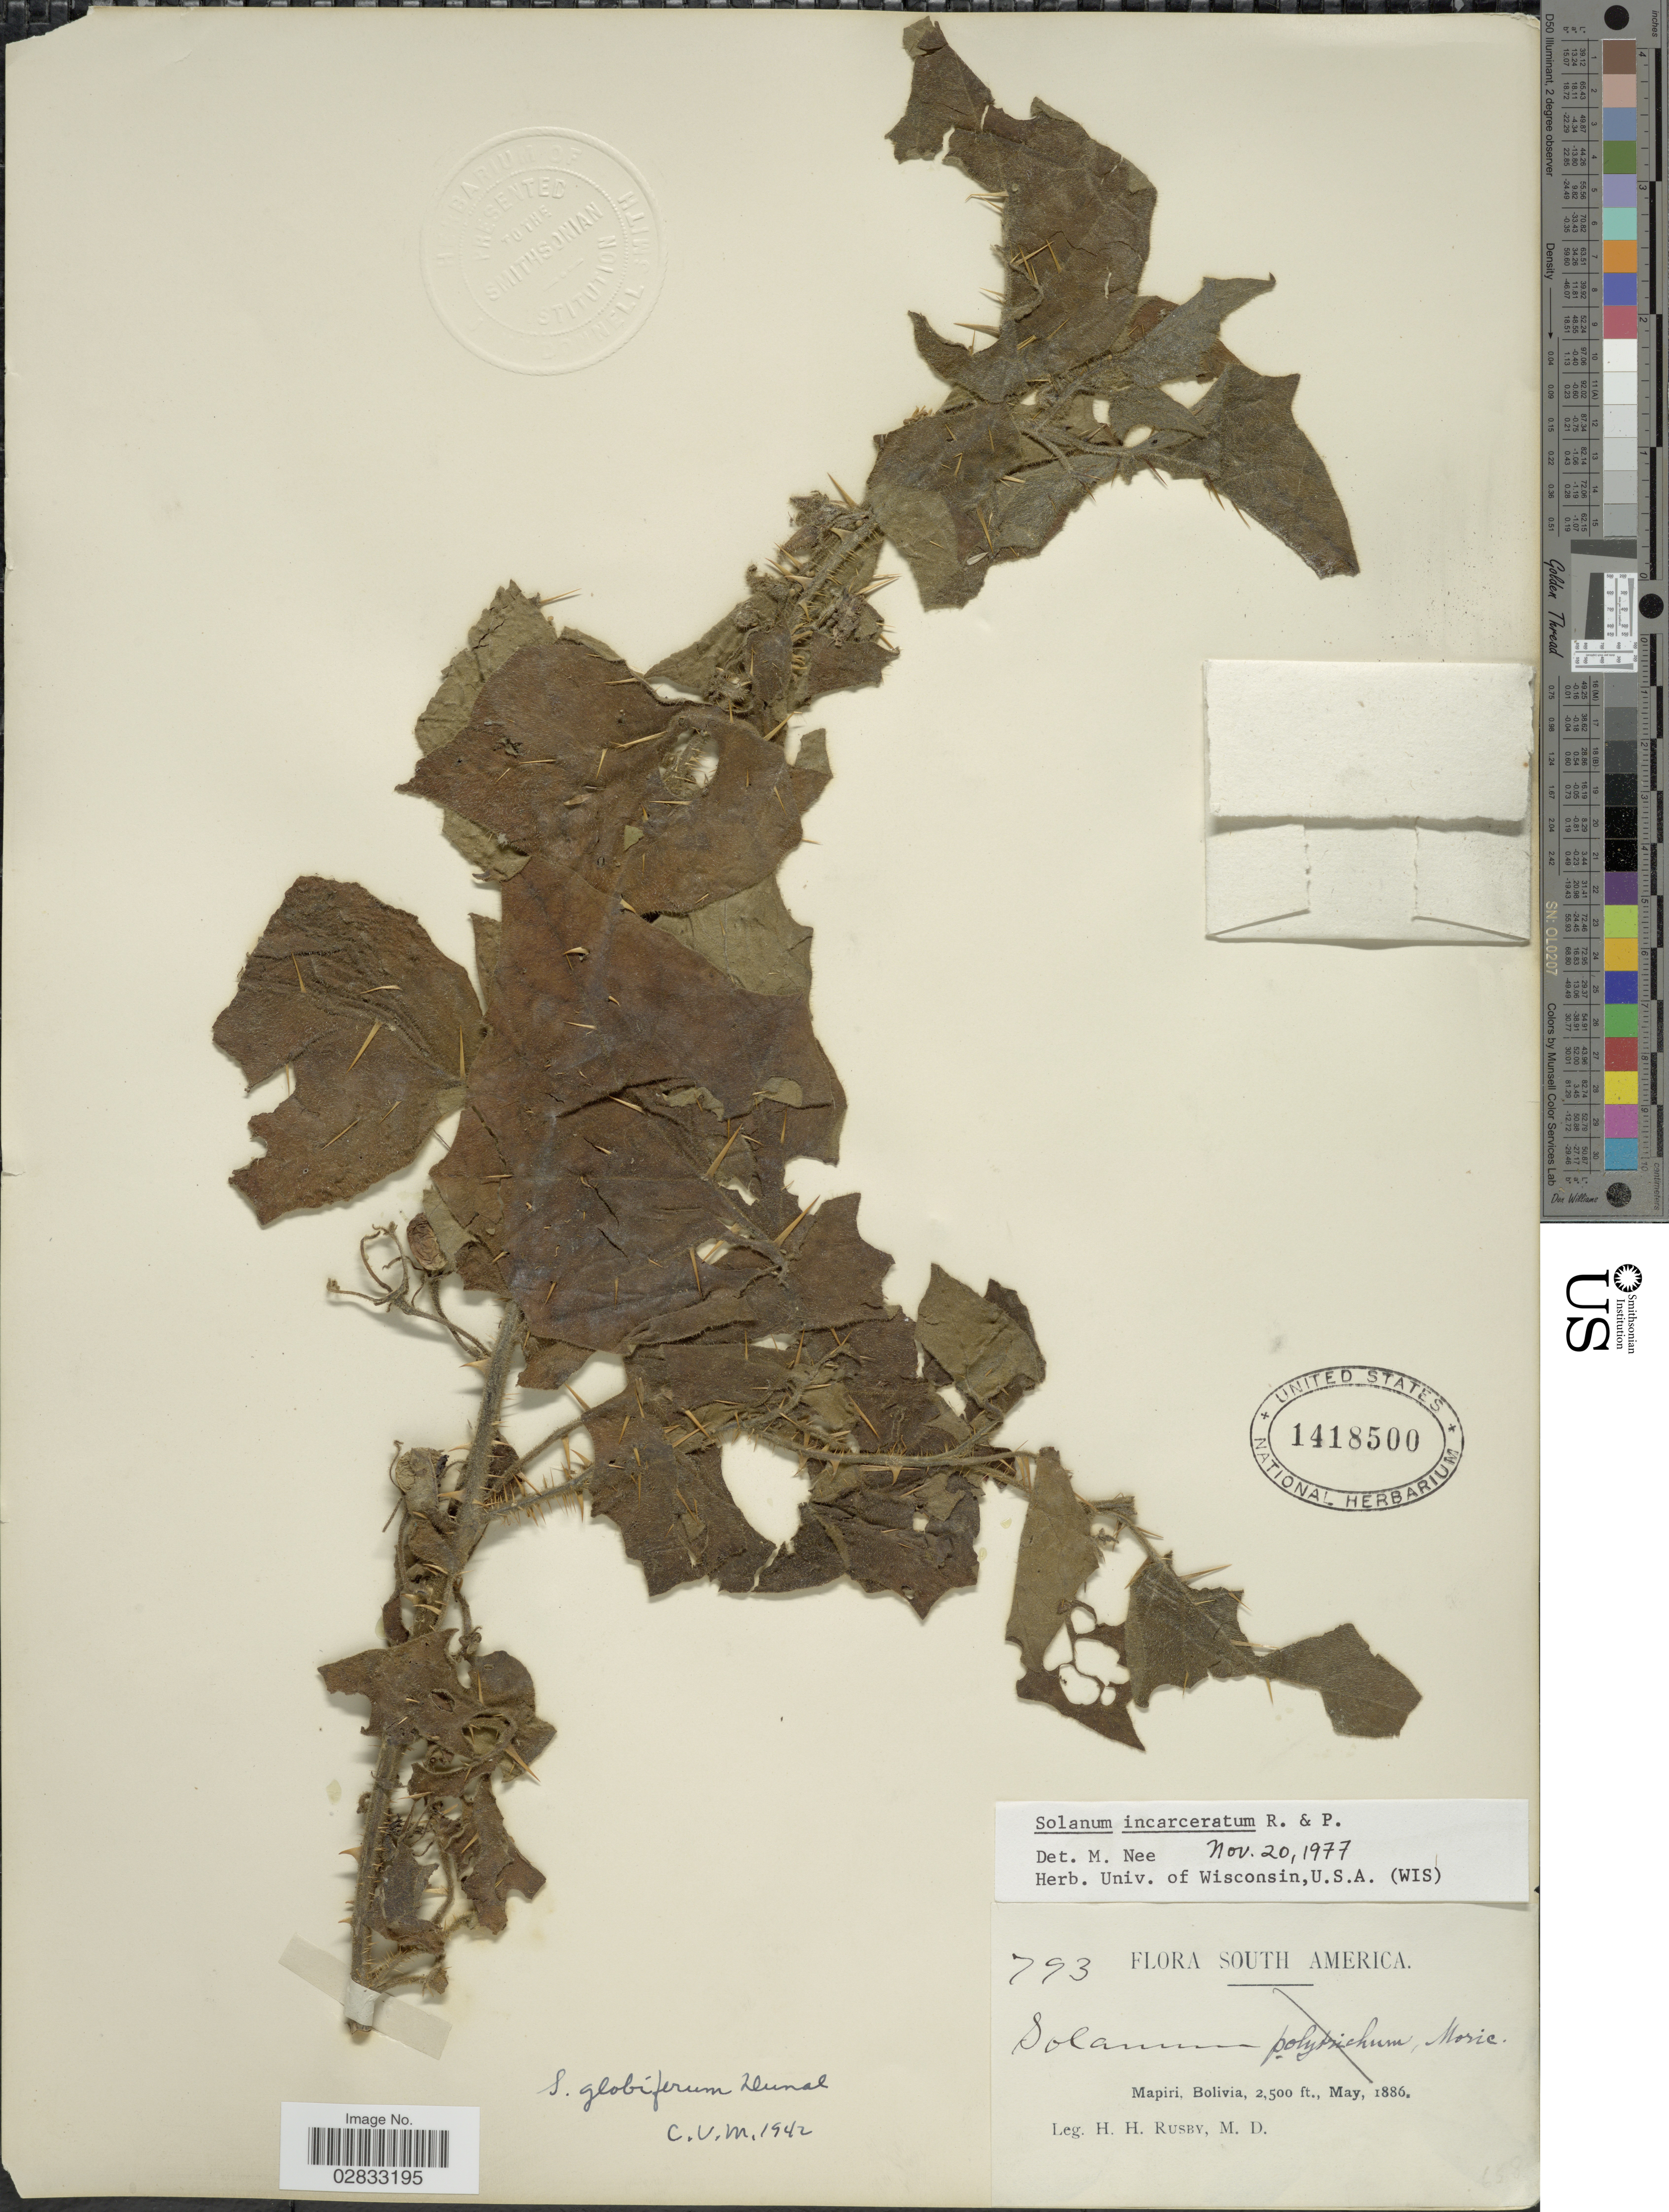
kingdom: Plantae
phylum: Tracheophyta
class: Magnoliopsida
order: Solanales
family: Solanaceae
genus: Solanum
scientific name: Solanum incarceratum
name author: Ruiz & Pav.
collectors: H. H. Rusby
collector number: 793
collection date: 1886-05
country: Bolivia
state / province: La Páz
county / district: Larecaja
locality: Mapiri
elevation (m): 762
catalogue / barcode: US 1418500